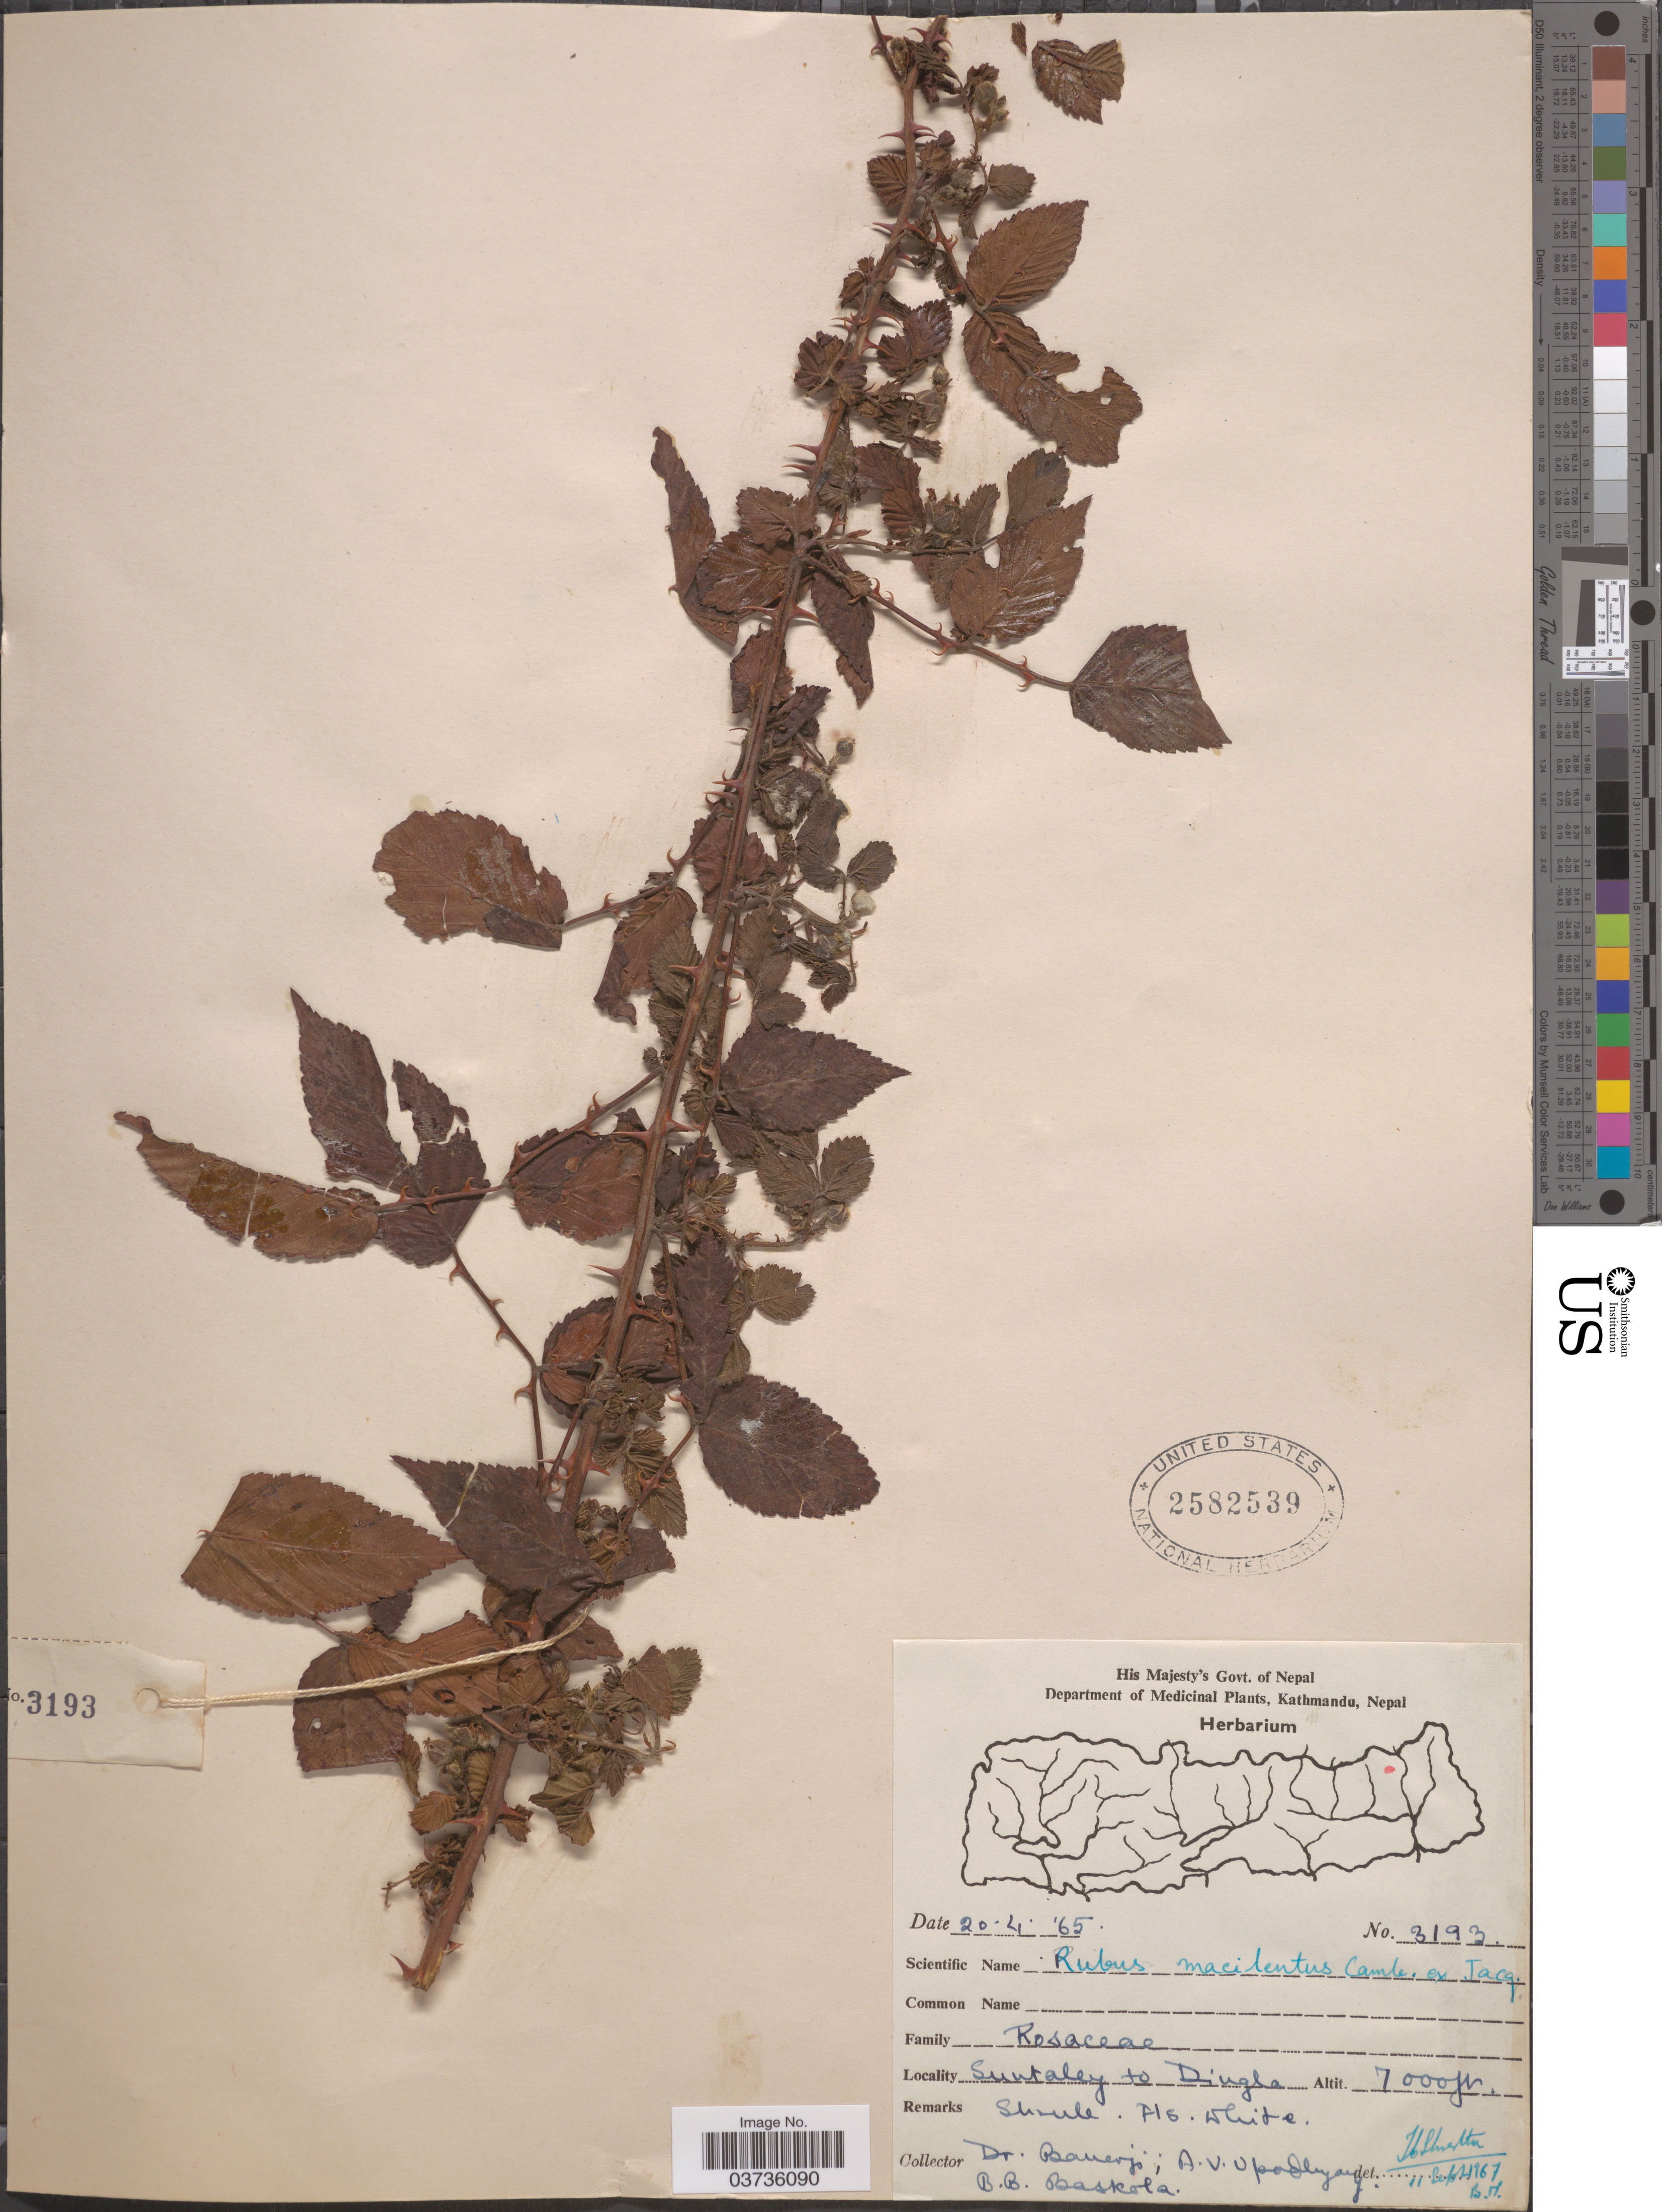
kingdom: Plantae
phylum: Tracheophyta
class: Magnoliopsida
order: Rosales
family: Rosaceae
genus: Rubus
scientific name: Rubus macilentus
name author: Jacquem. ex Cambess.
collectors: -. Banerji, A. V. Upadhyay & B. Baskola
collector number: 3193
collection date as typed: Transcribed d/m/y: 20/4/65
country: Nepal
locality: Suntaley to Dingla.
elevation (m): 2134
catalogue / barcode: US 2582539